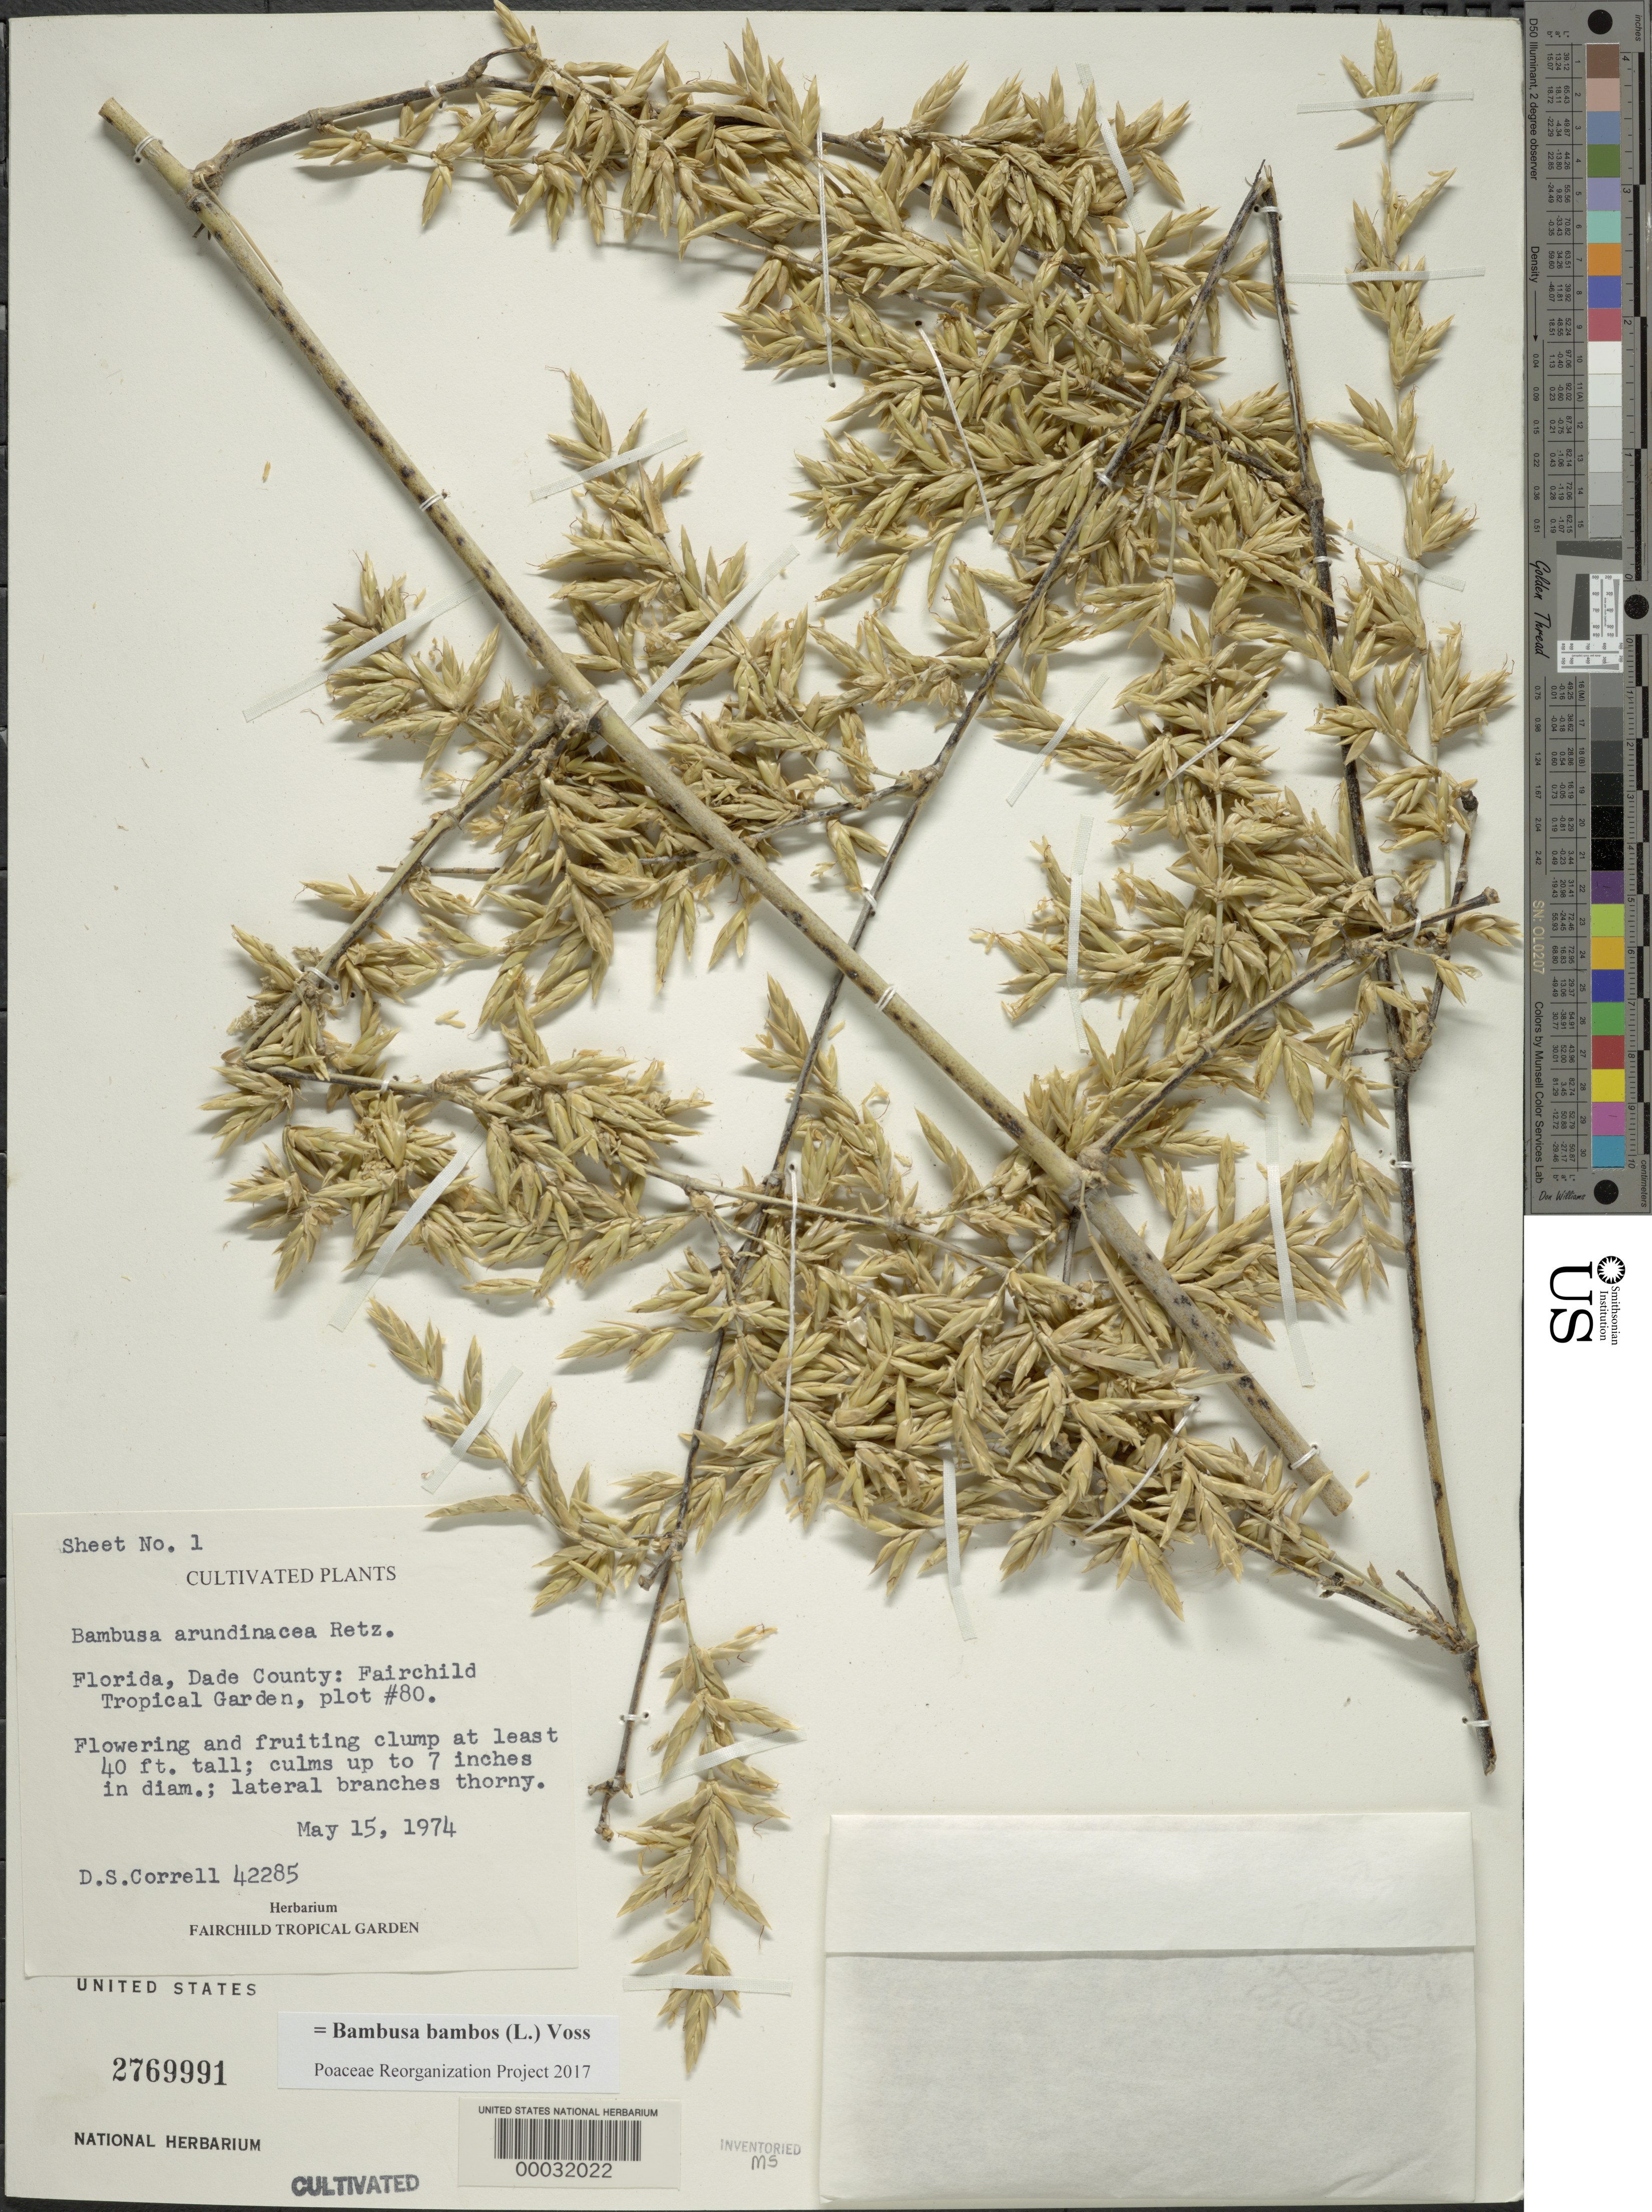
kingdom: Plantae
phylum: Tracheophyta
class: Liliopsida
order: Poales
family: Poaceae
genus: Bambusa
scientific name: Bambusa bambos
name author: (L.) Voss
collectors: D. S. Correll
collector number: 42285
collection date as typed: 15 May 1974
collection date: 1974-05-15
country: United States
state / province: Florida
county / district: Dade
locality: Fairchild tropical garden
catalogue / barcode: US 2769991